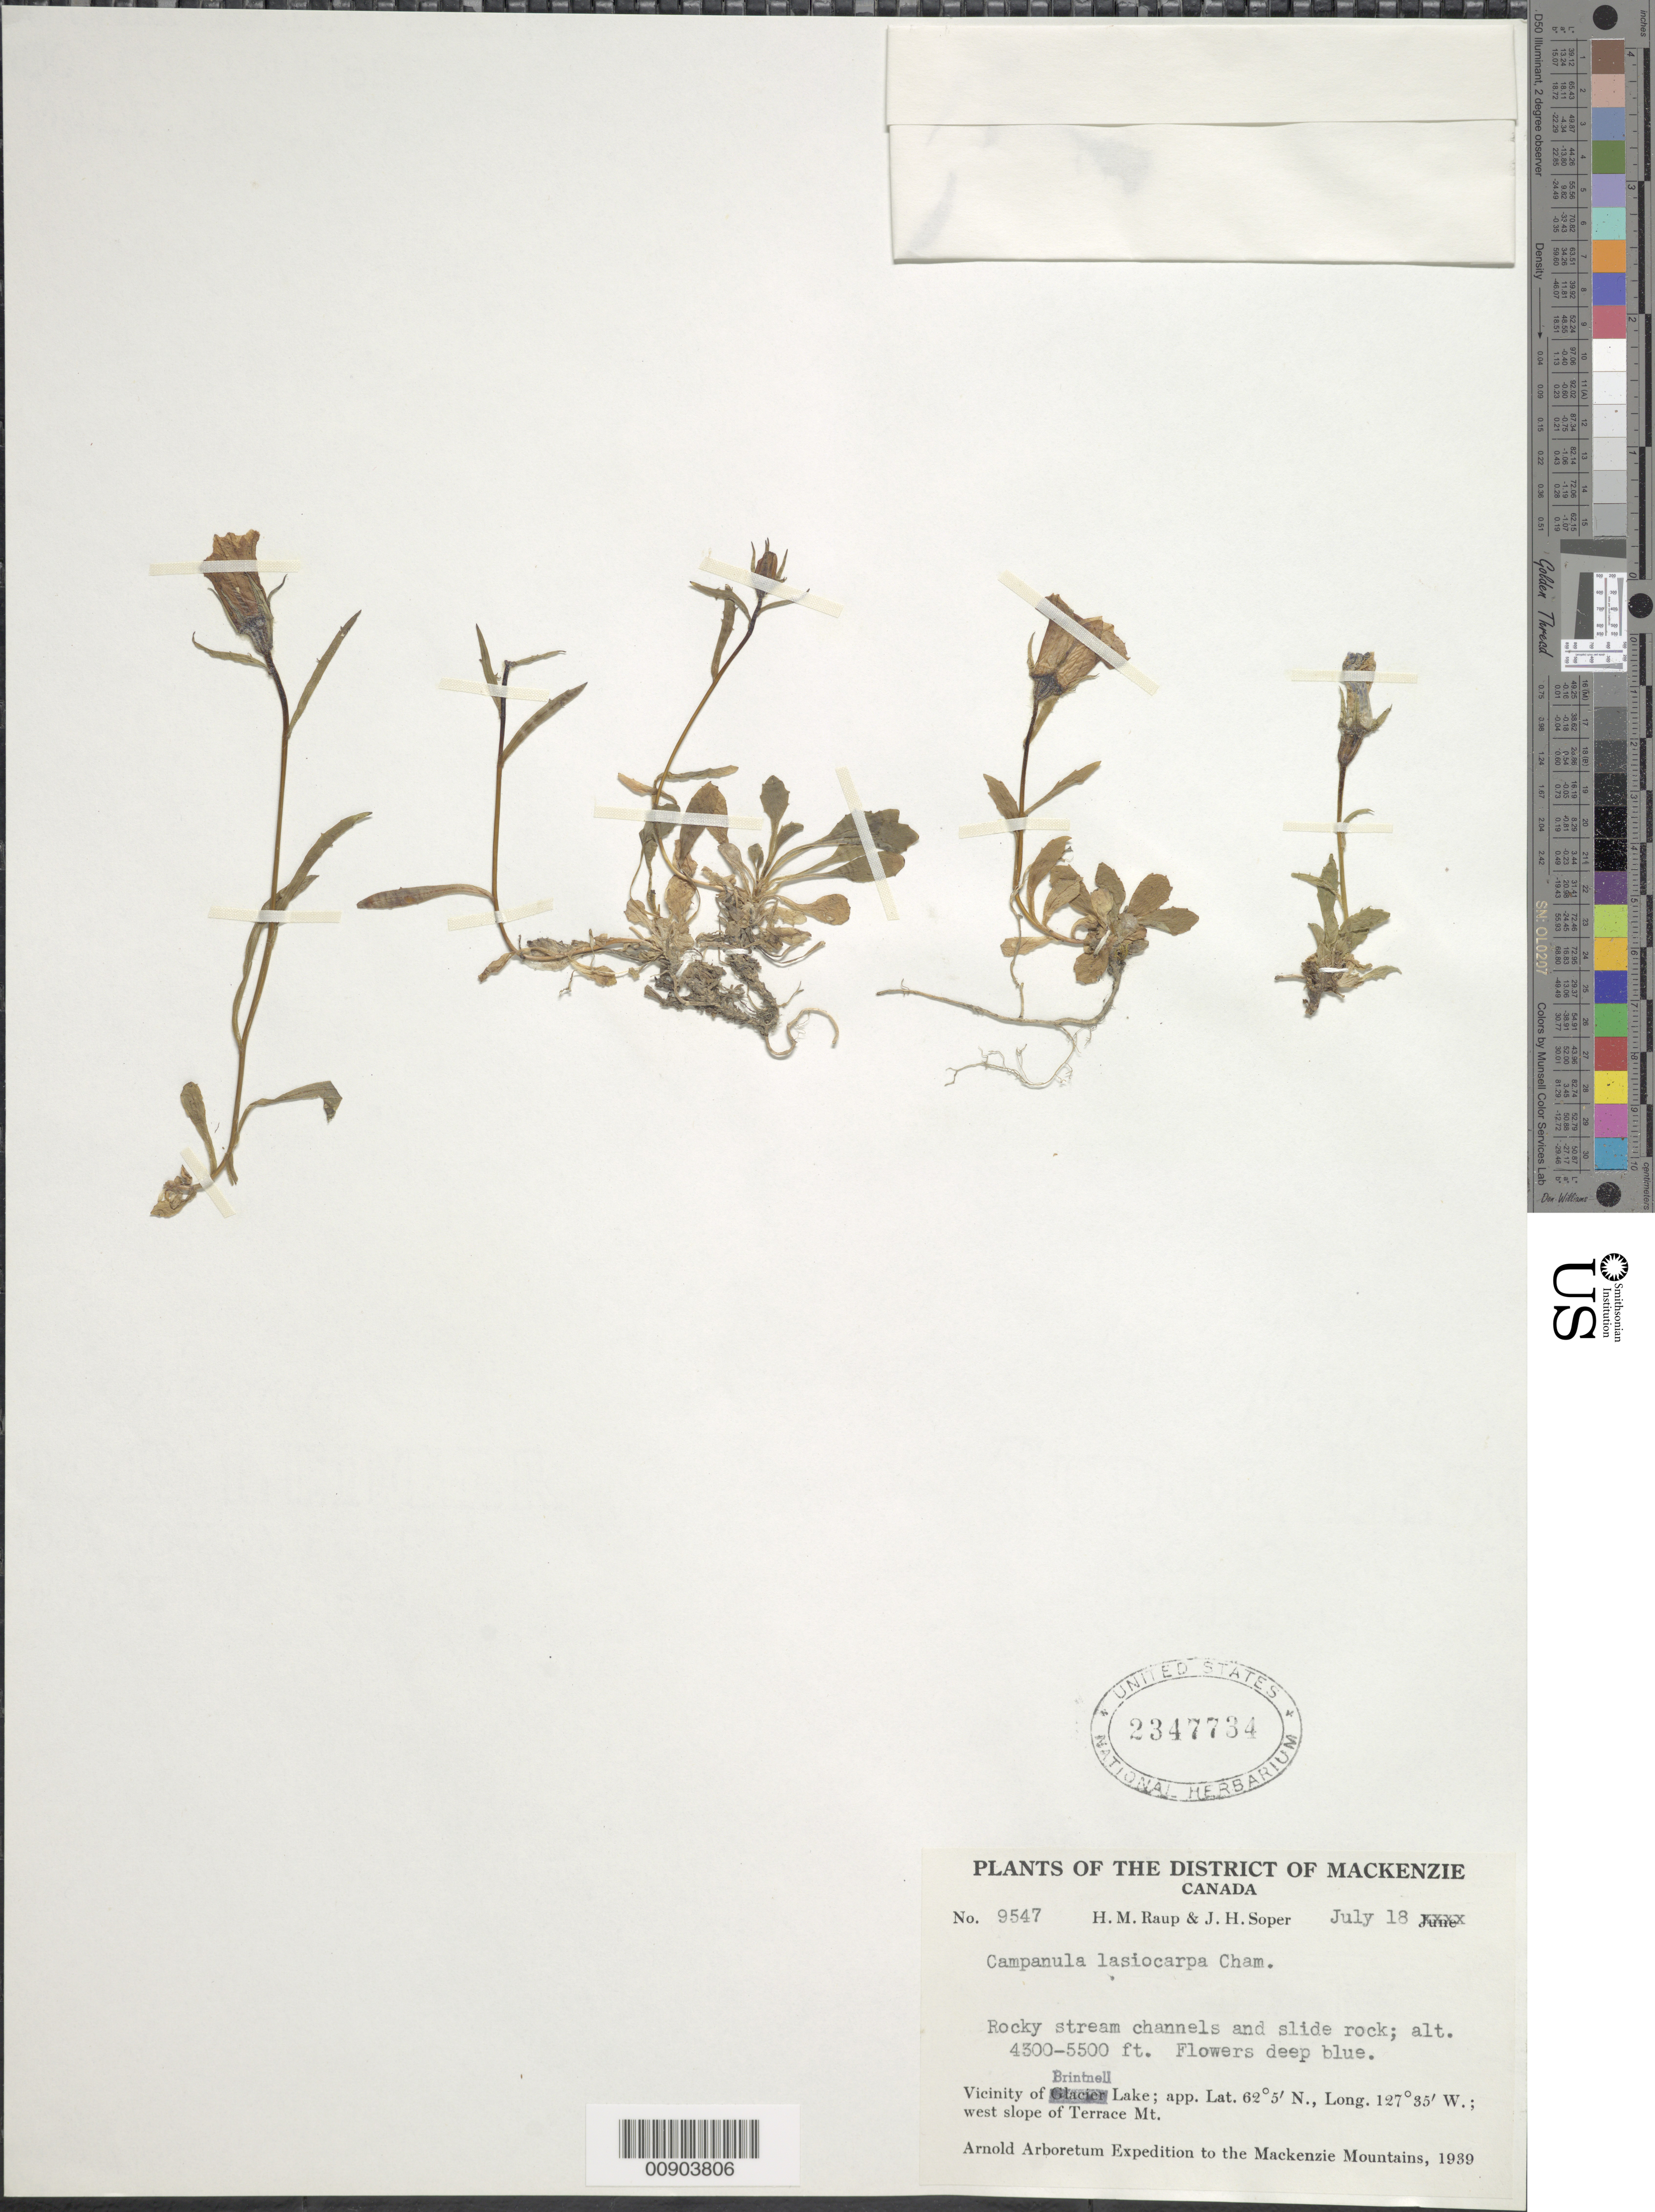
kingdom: Plantae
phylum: Tracheophyta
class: Magnoliopsida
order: Asterales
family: Campanulaceae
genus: Campanula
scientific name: Campanula lasiocarpa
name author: Cham.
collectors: H. Raup & J. H. Soper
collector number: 9547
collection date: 1939-07-18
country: Canada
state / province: British Columbia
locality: The District of Mackenzie, rocky stream channels and slide rock, Vicinity of Brintell Lake, west slope of Terrace Nt.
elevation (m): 1311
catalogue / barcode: US 2347734